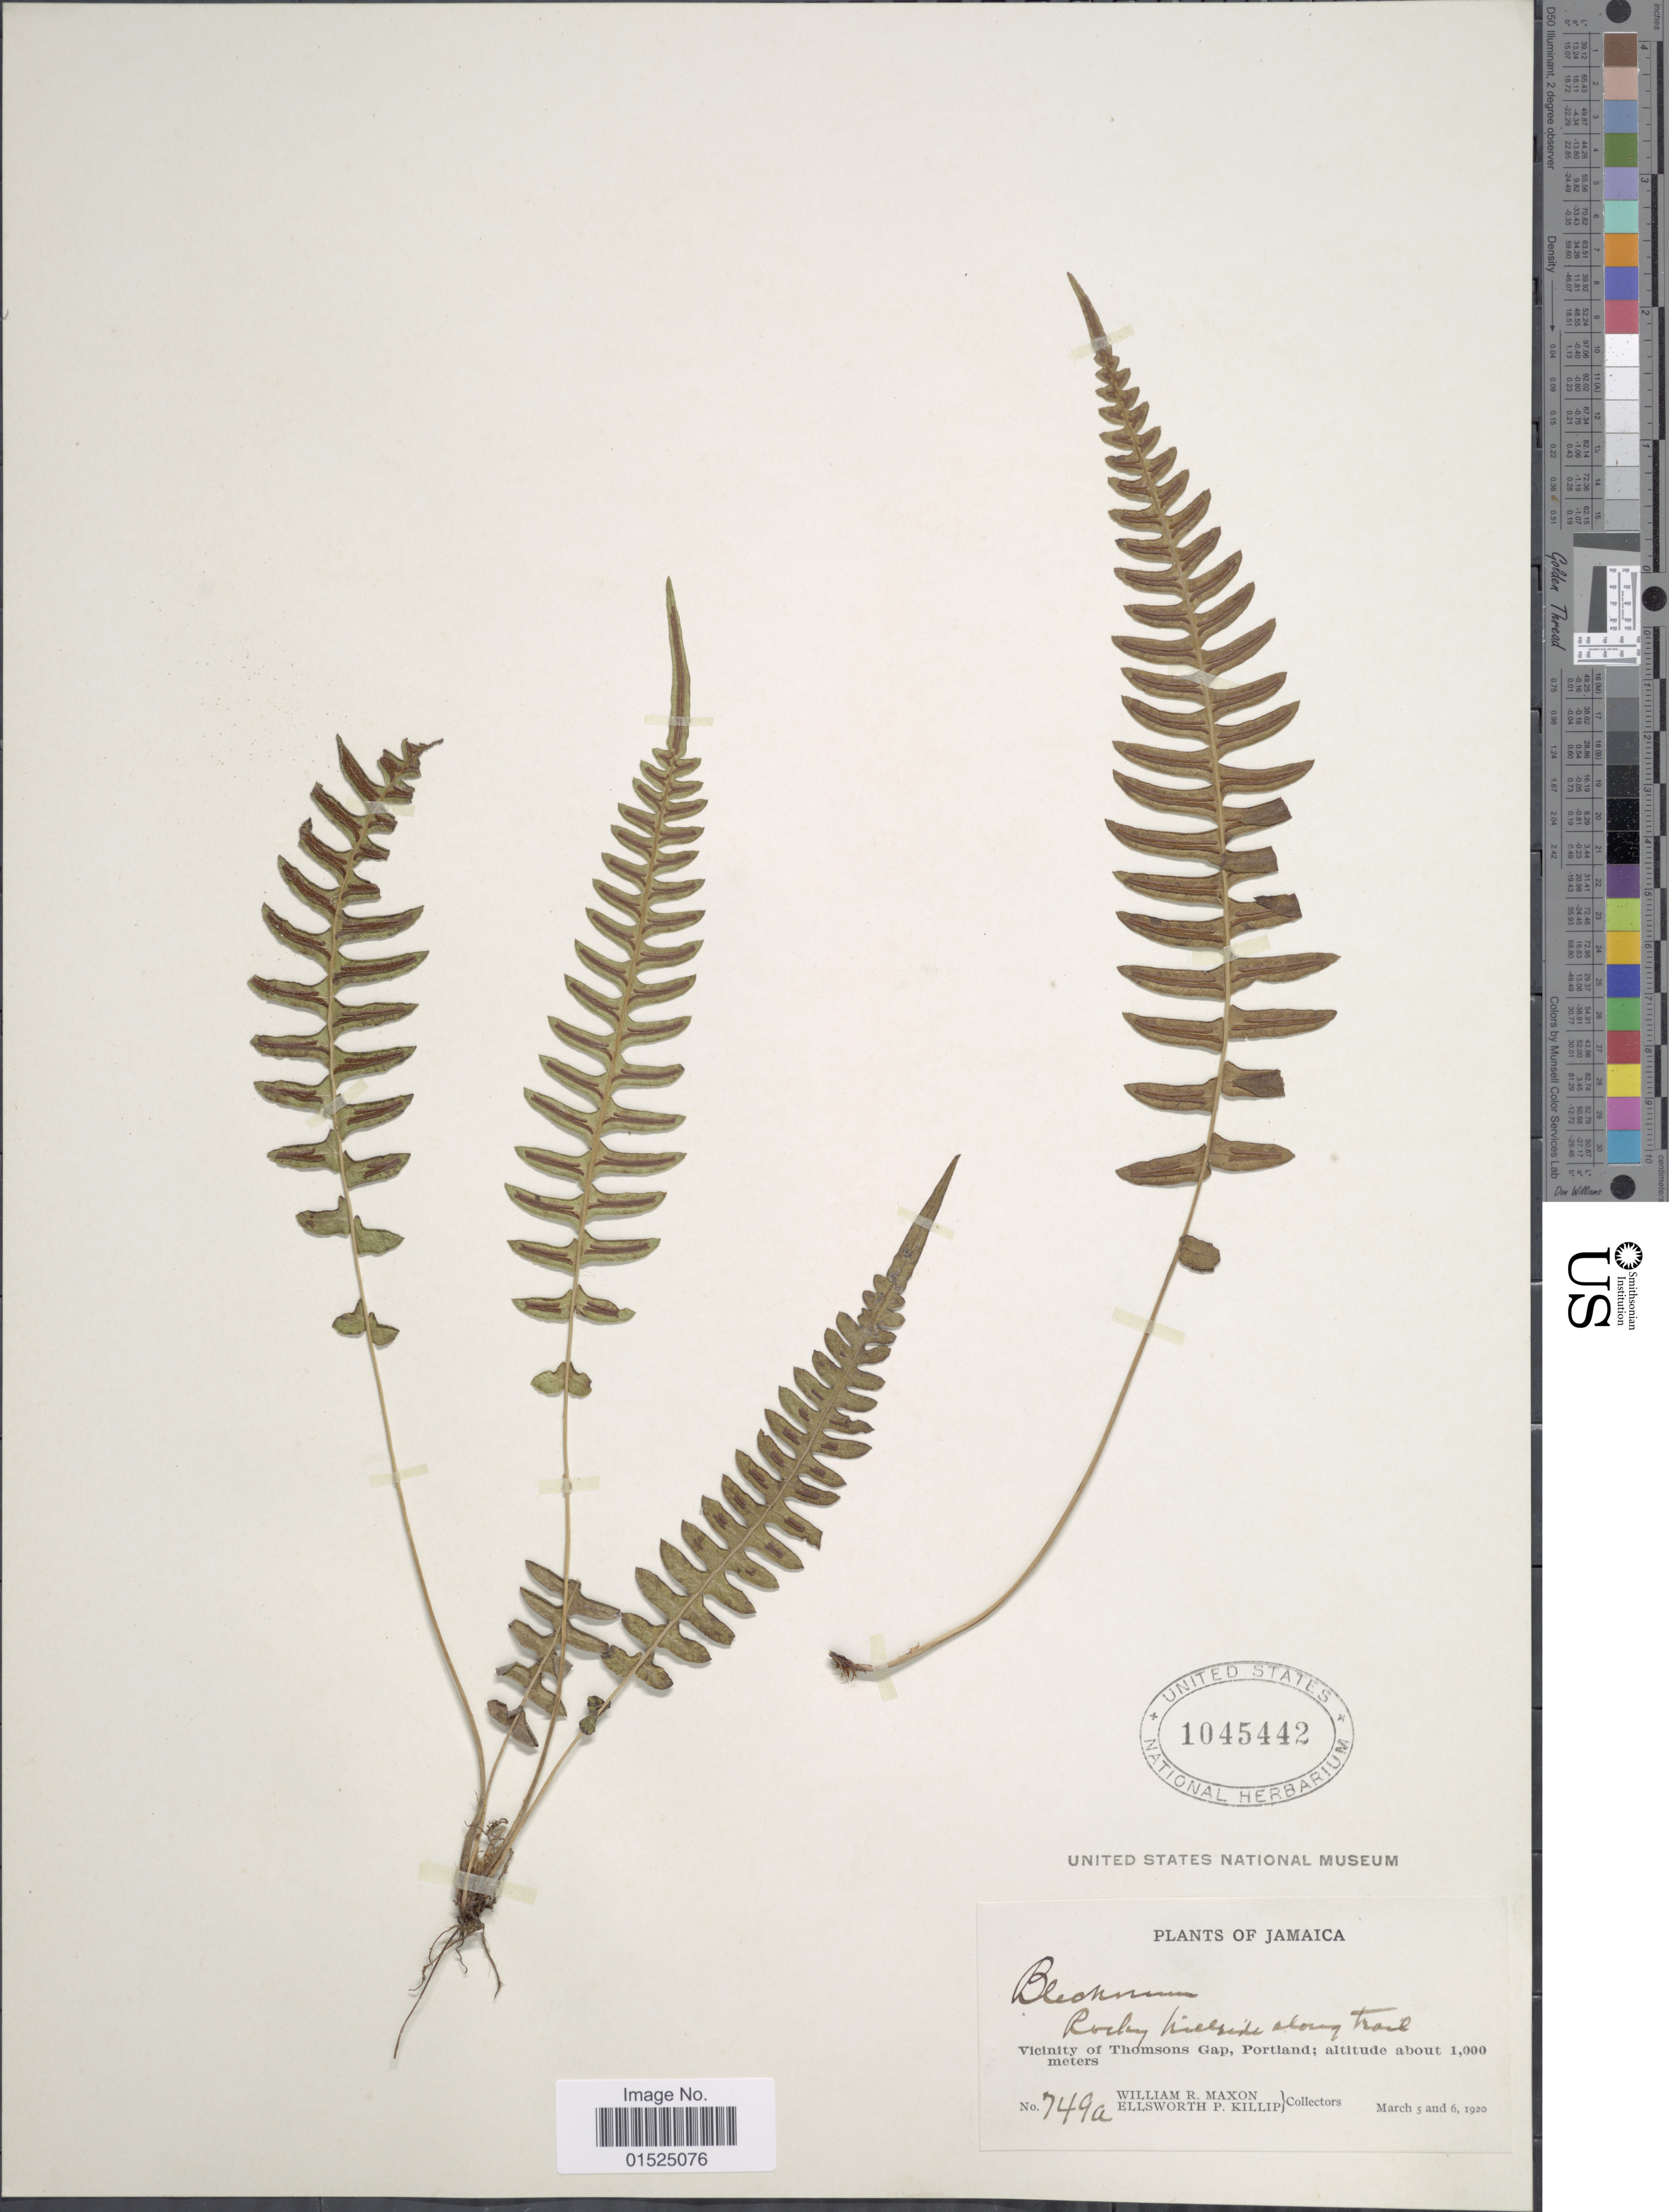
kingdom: Plantae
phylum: Tracheophyta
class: Polypodiopsida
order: Polypodiales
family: Blechnaceae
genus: Blechnum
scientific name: Blechnum unilaterale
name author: Sw.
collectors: W. R. Maxon & E. P. Killip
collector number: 749a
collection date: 1920-03-05/1920-03-06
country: Jamaica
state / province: Portland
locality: Vicinity of Thomsons Gap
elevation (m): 1000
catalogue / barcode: US 1045442